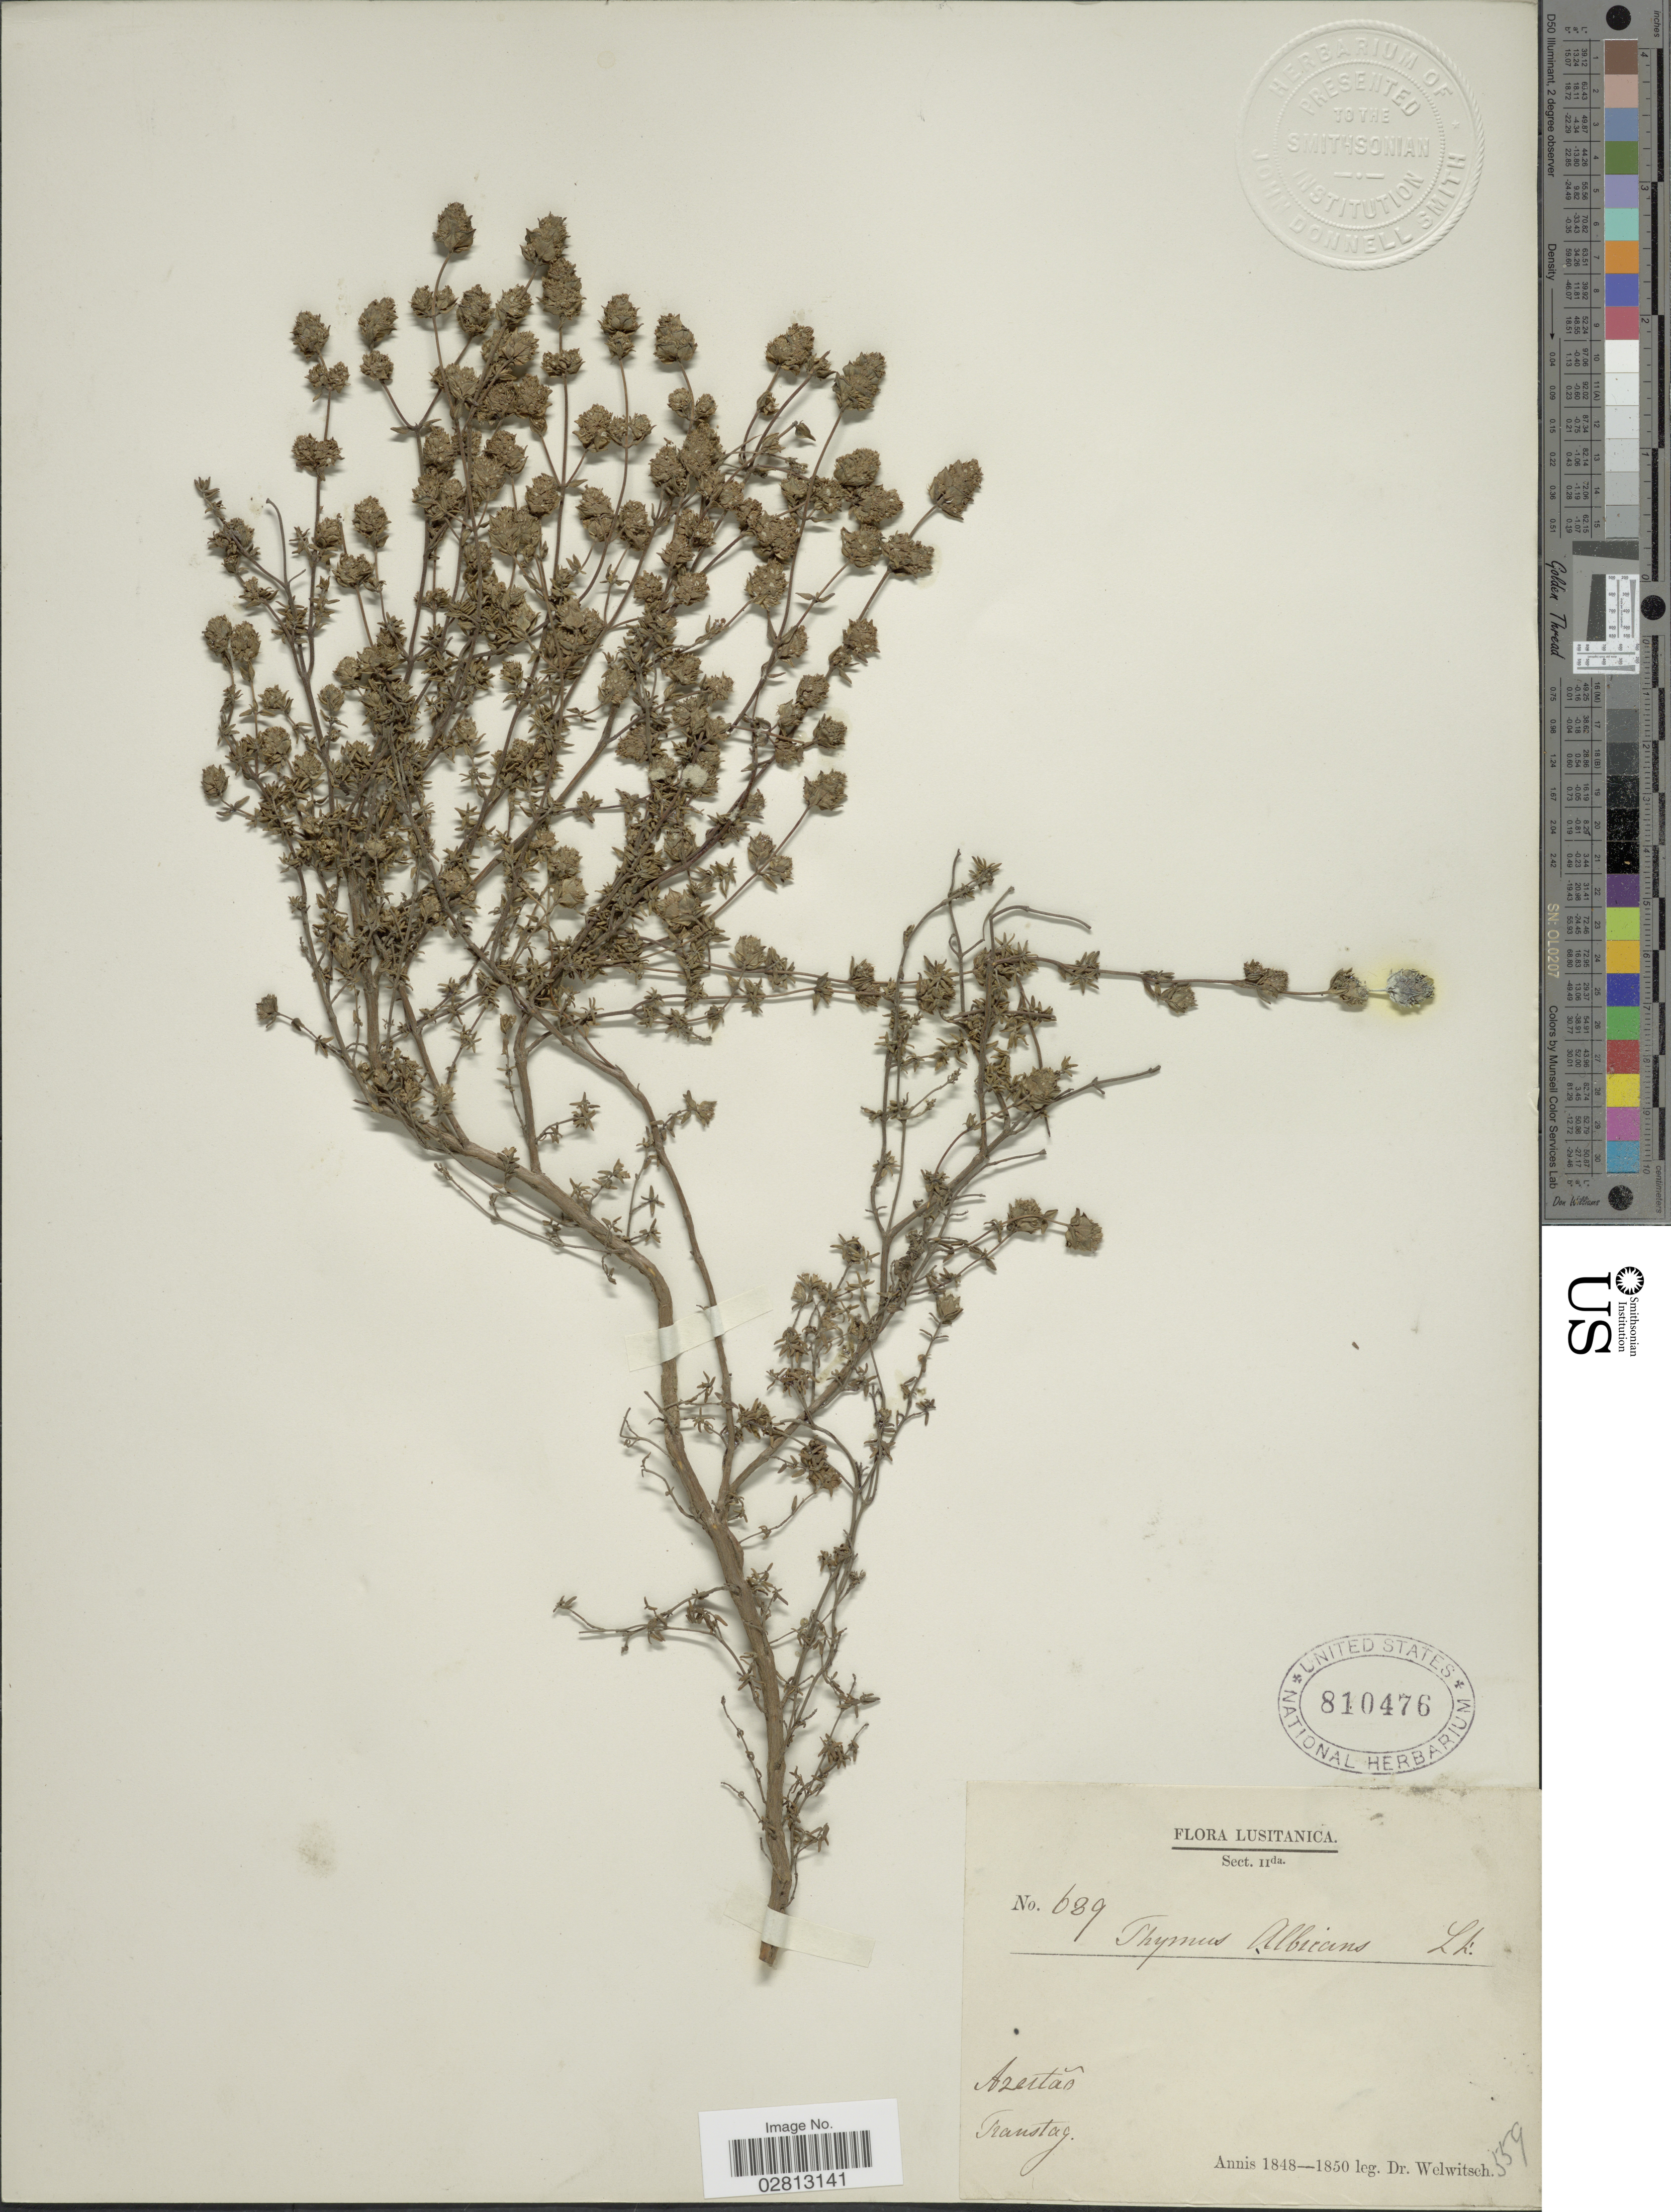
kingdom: Plantae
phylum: Tracheophyta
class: Magnoliopsida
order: Lamiales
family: Lamiaceae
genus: Thymus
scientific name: Thymus albicans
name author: Hoffmanns. & Link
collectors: -. Welwitsch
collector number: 639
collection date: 1848/1850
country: Portugal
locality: Lusitanica, Azertan, Transtag.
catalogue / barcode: US 810476